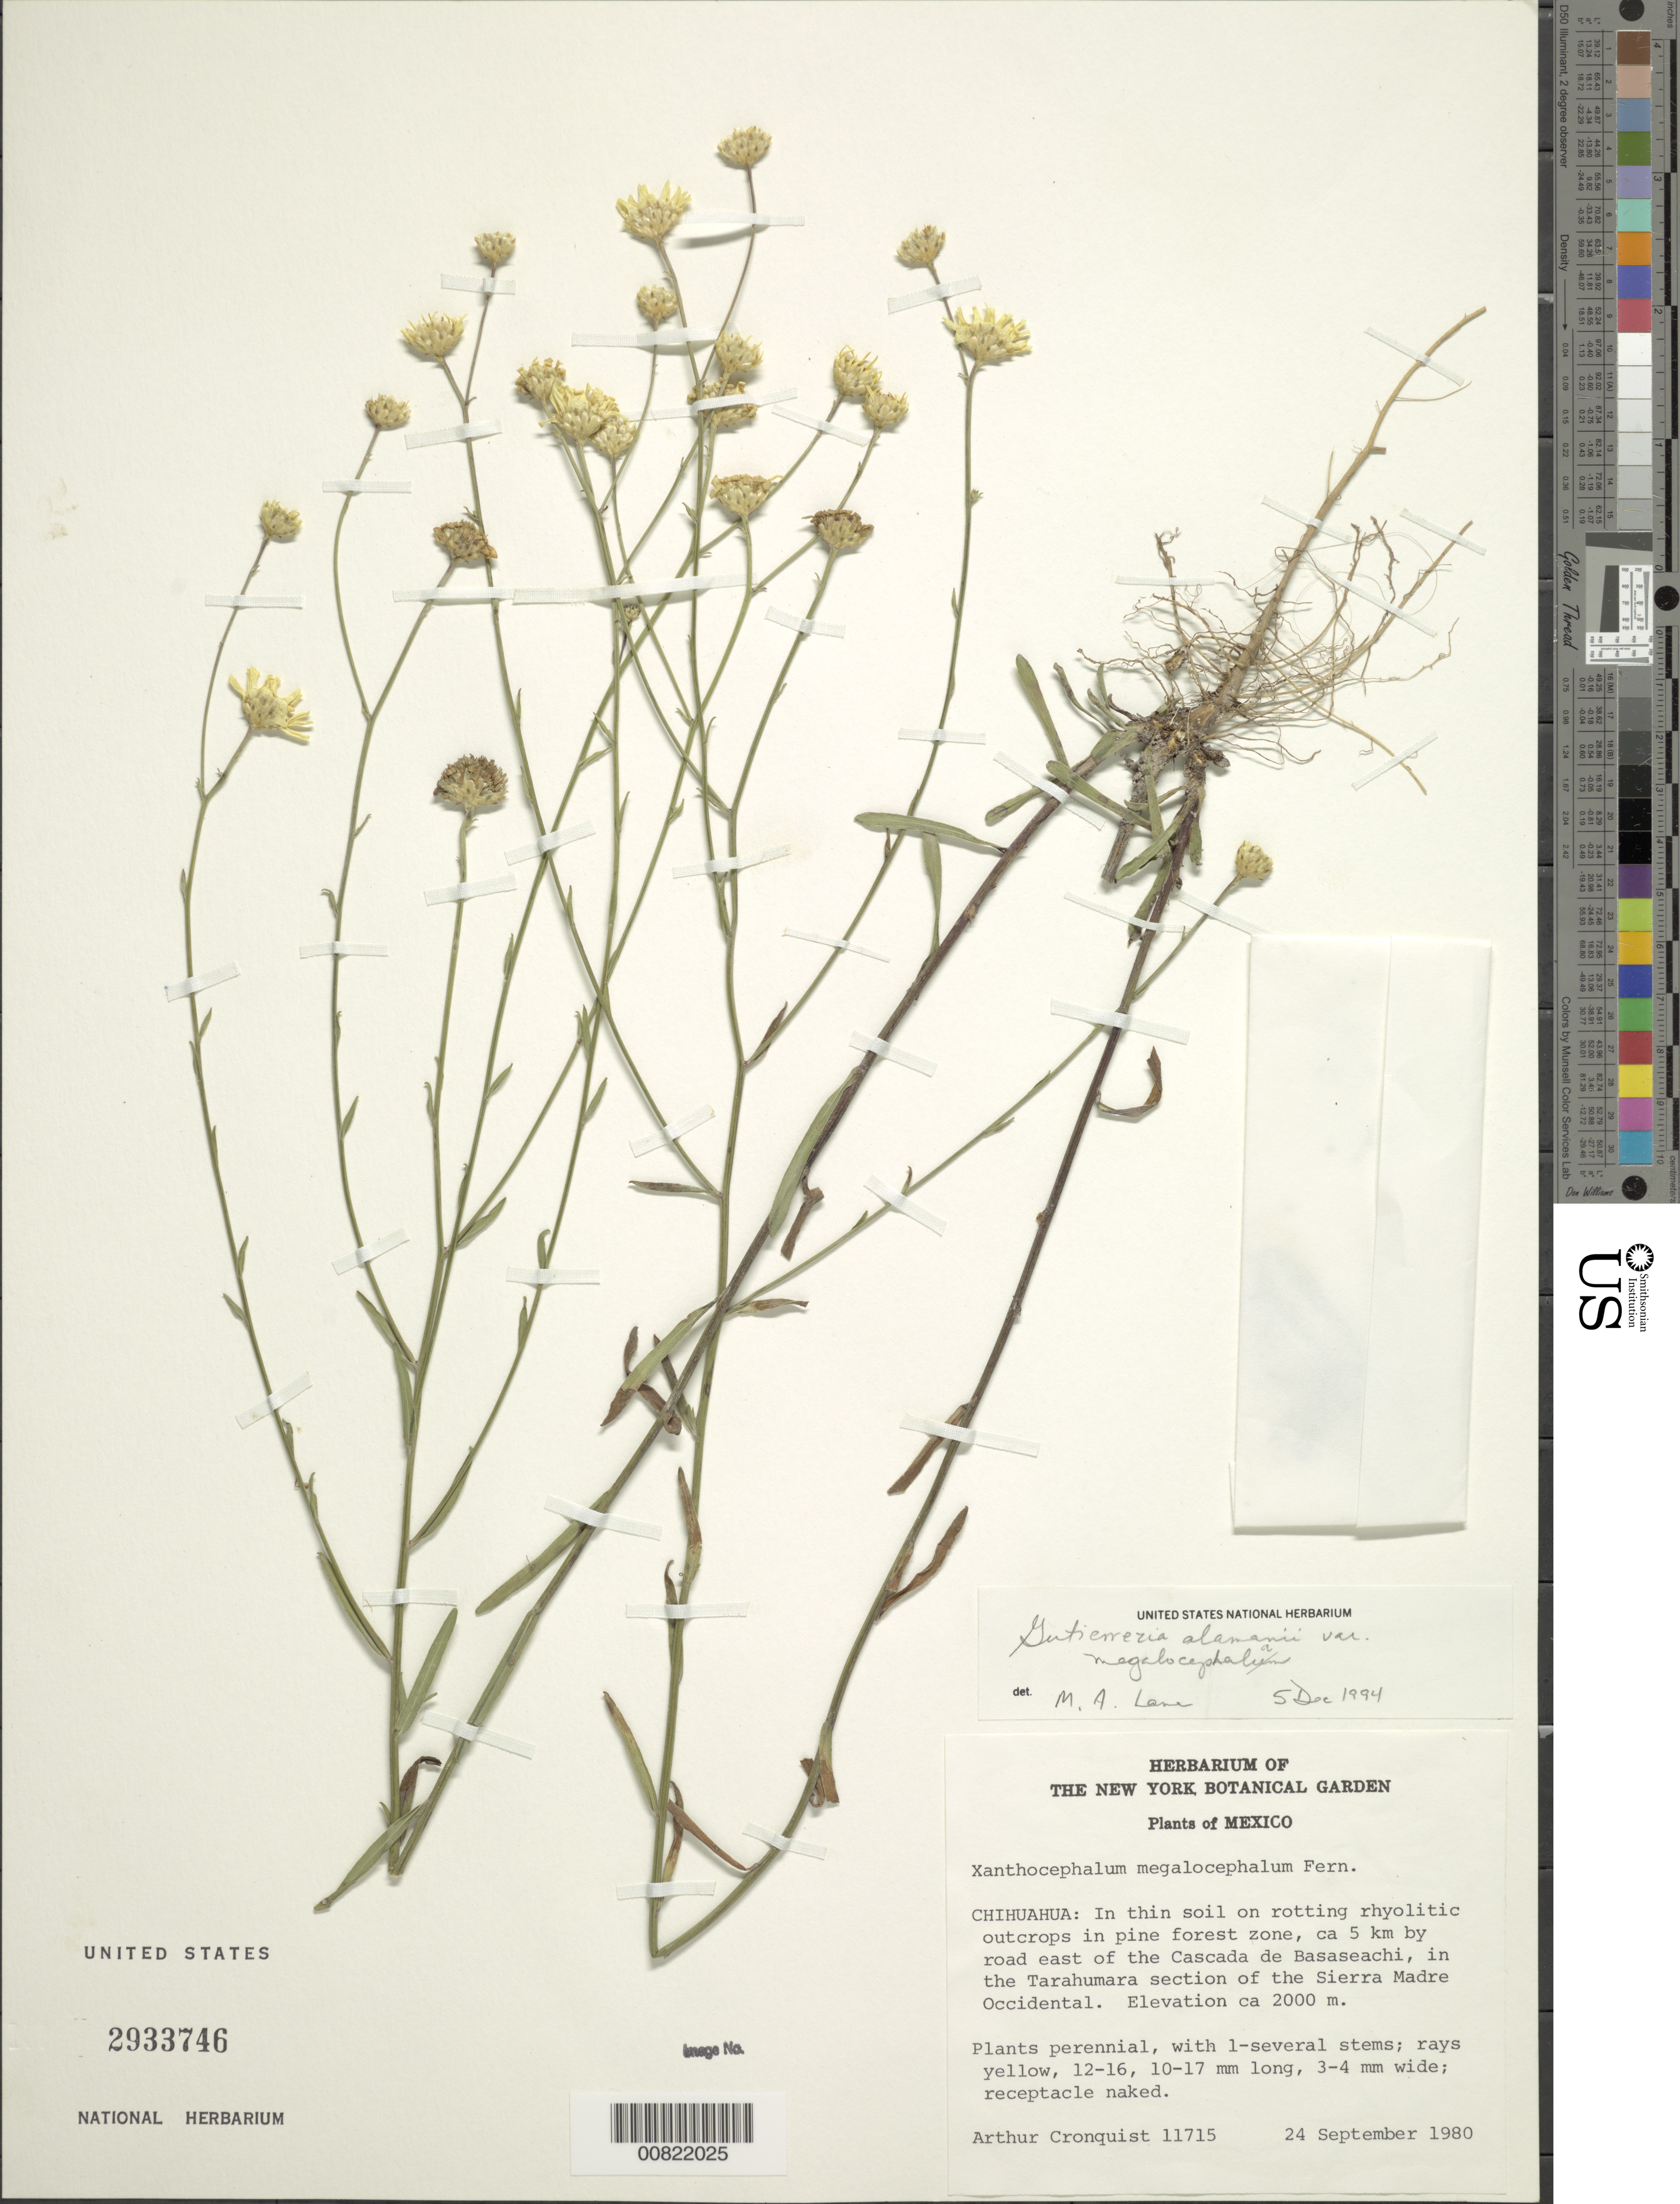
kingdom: Plantae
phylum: Tracheophyta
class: Magnoliopsida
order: Asterales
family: Asteraceae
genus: Gutierrezia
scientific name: Gutierrezia alamanii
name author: A. Gray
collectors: A. J. Cronquist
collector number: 11715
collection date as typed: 24 Sep 1980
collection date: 1980-09-24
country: Mexico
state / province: Chihuahua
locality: ca 5 km by road east of Cascada de Basaseachic, in the Tarahumara section of the Sierra Madre Occidental.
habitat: In thin soil on rotting rhyolitic outcrops in pine forest zone.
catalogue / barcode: US 2933746